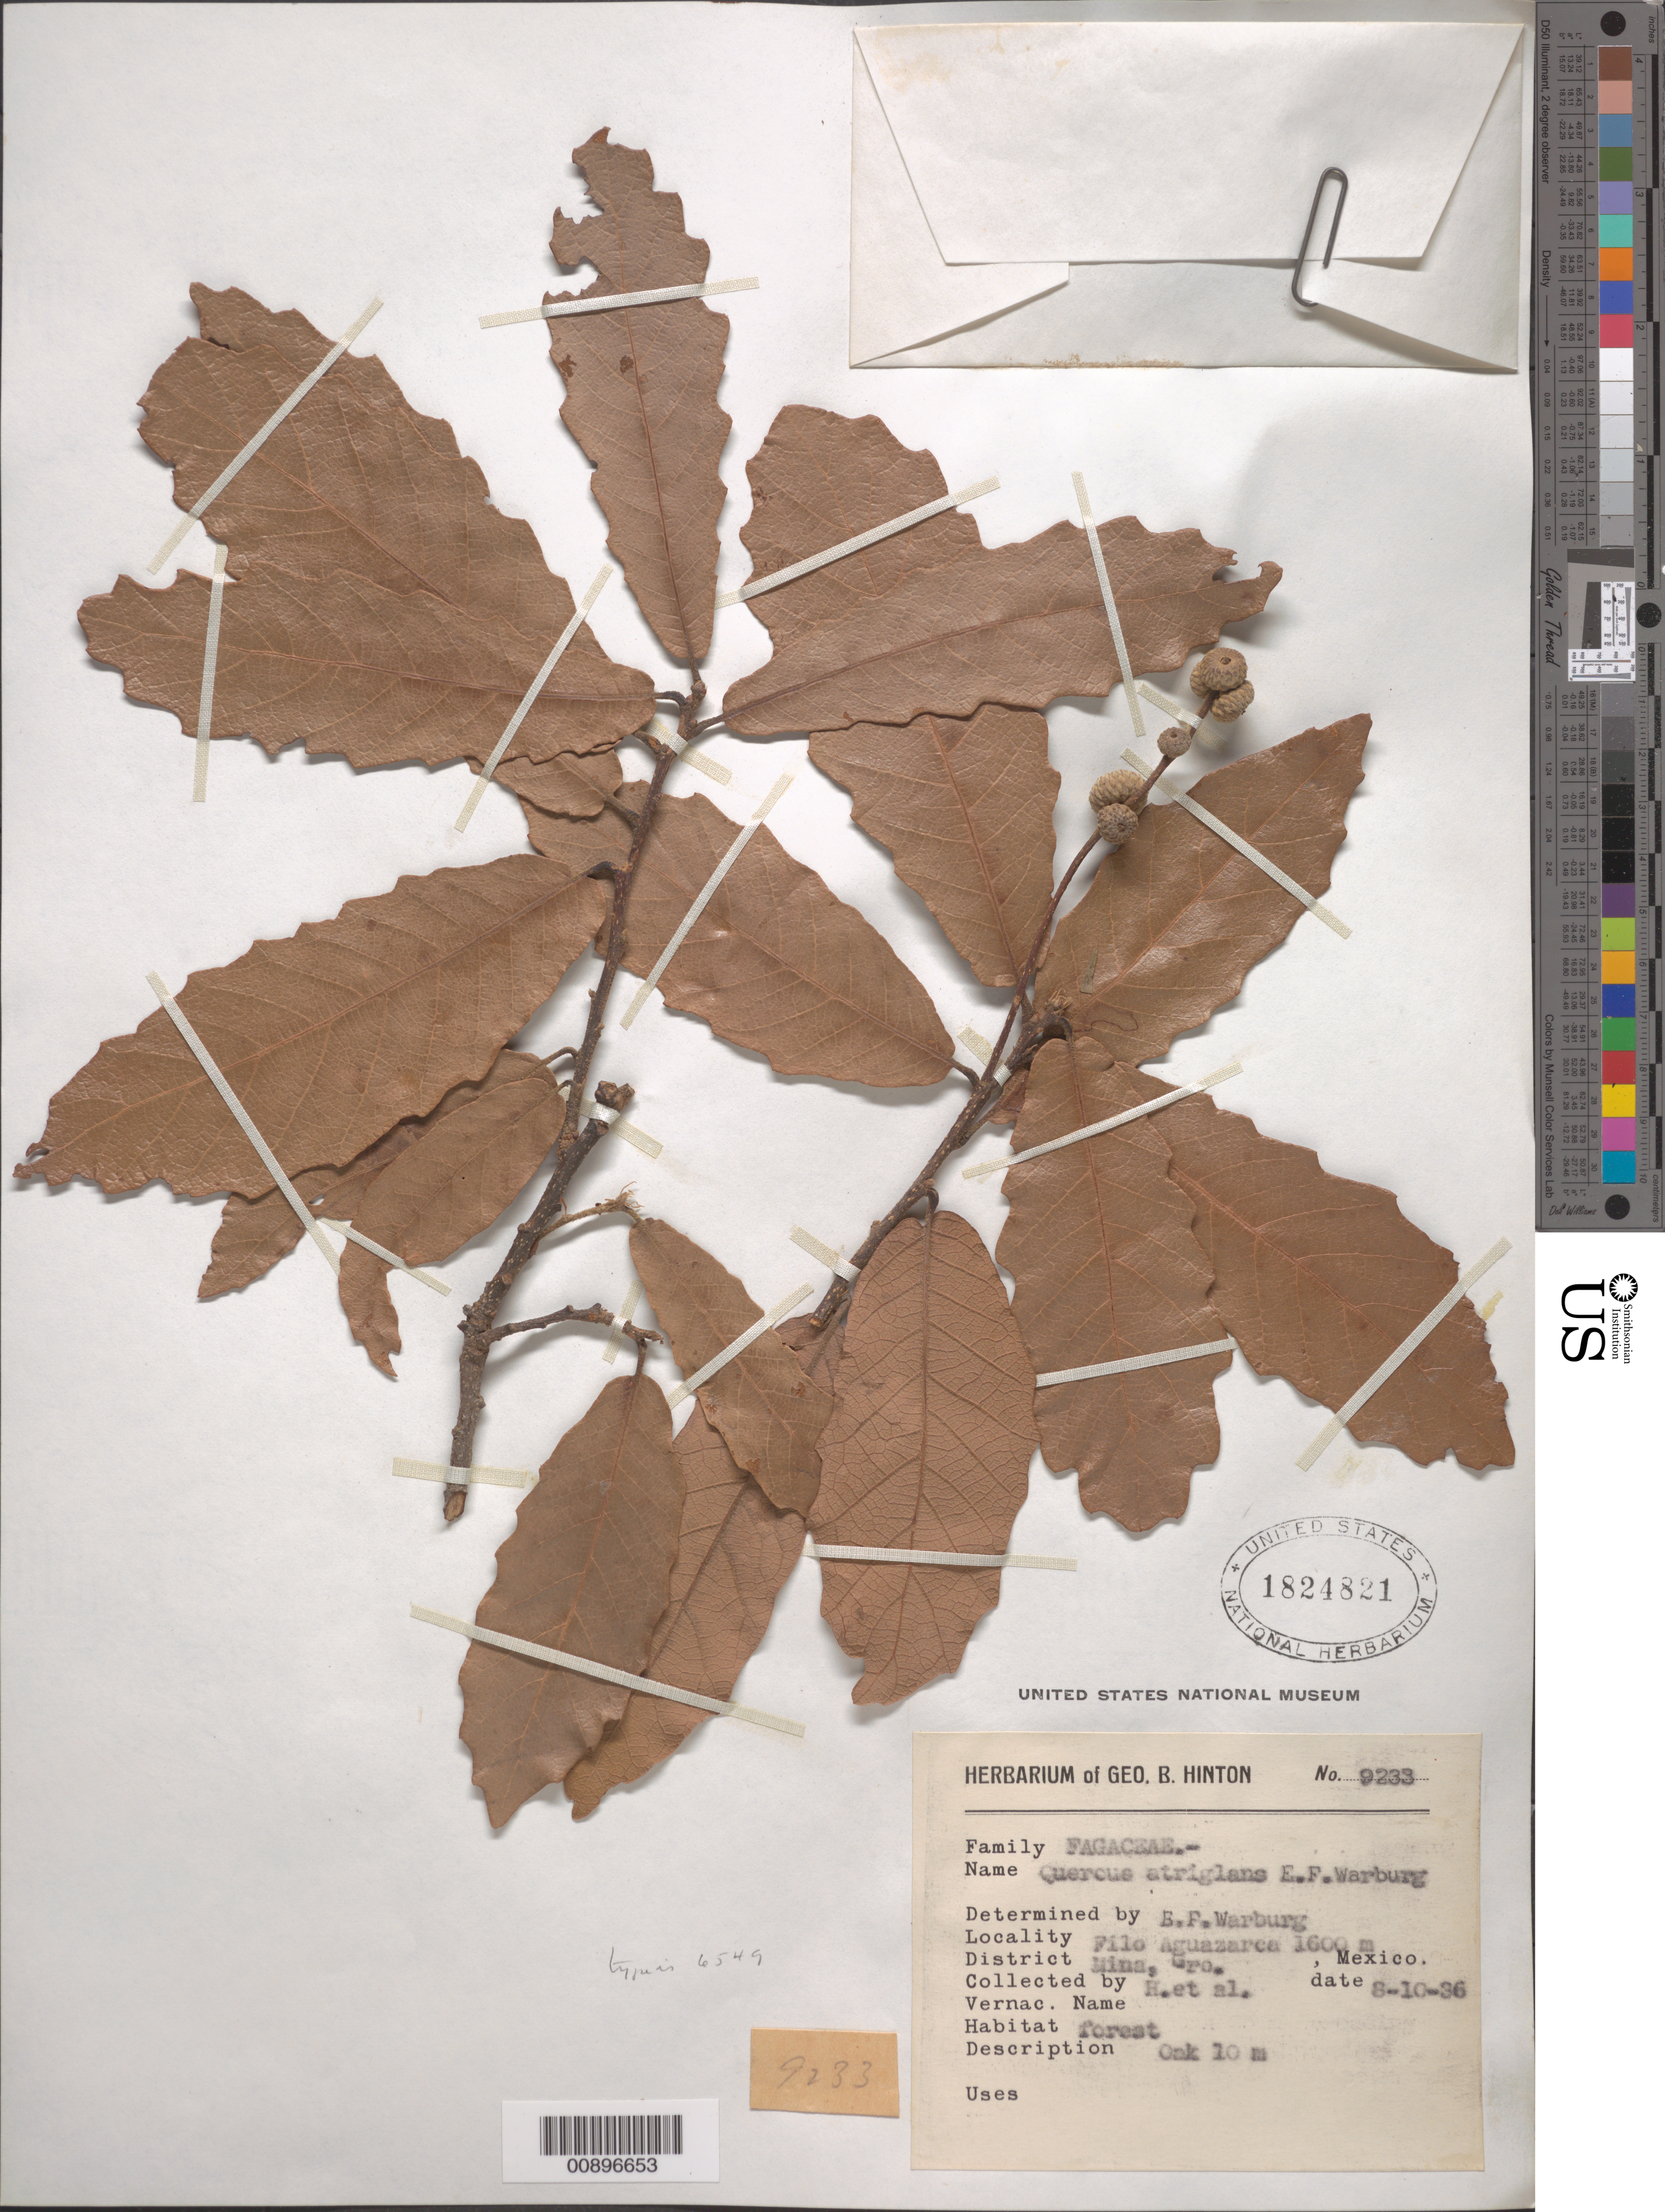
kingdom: Plantae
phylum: Tracheophyta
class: Magnoliopsida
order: Fagales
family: Fagaceae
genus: Quercus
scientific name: Quercus atriglans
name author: E.F. Warb.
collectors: G. B. Hinton & et al.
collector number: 9233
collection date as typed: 10 Aug 1936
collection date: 1936-08-10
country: Mexico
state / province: Guerrero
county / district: Mina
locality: Filo Aguazarca, District Mina, Gro.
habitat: Forest.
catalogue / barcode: US 1824821